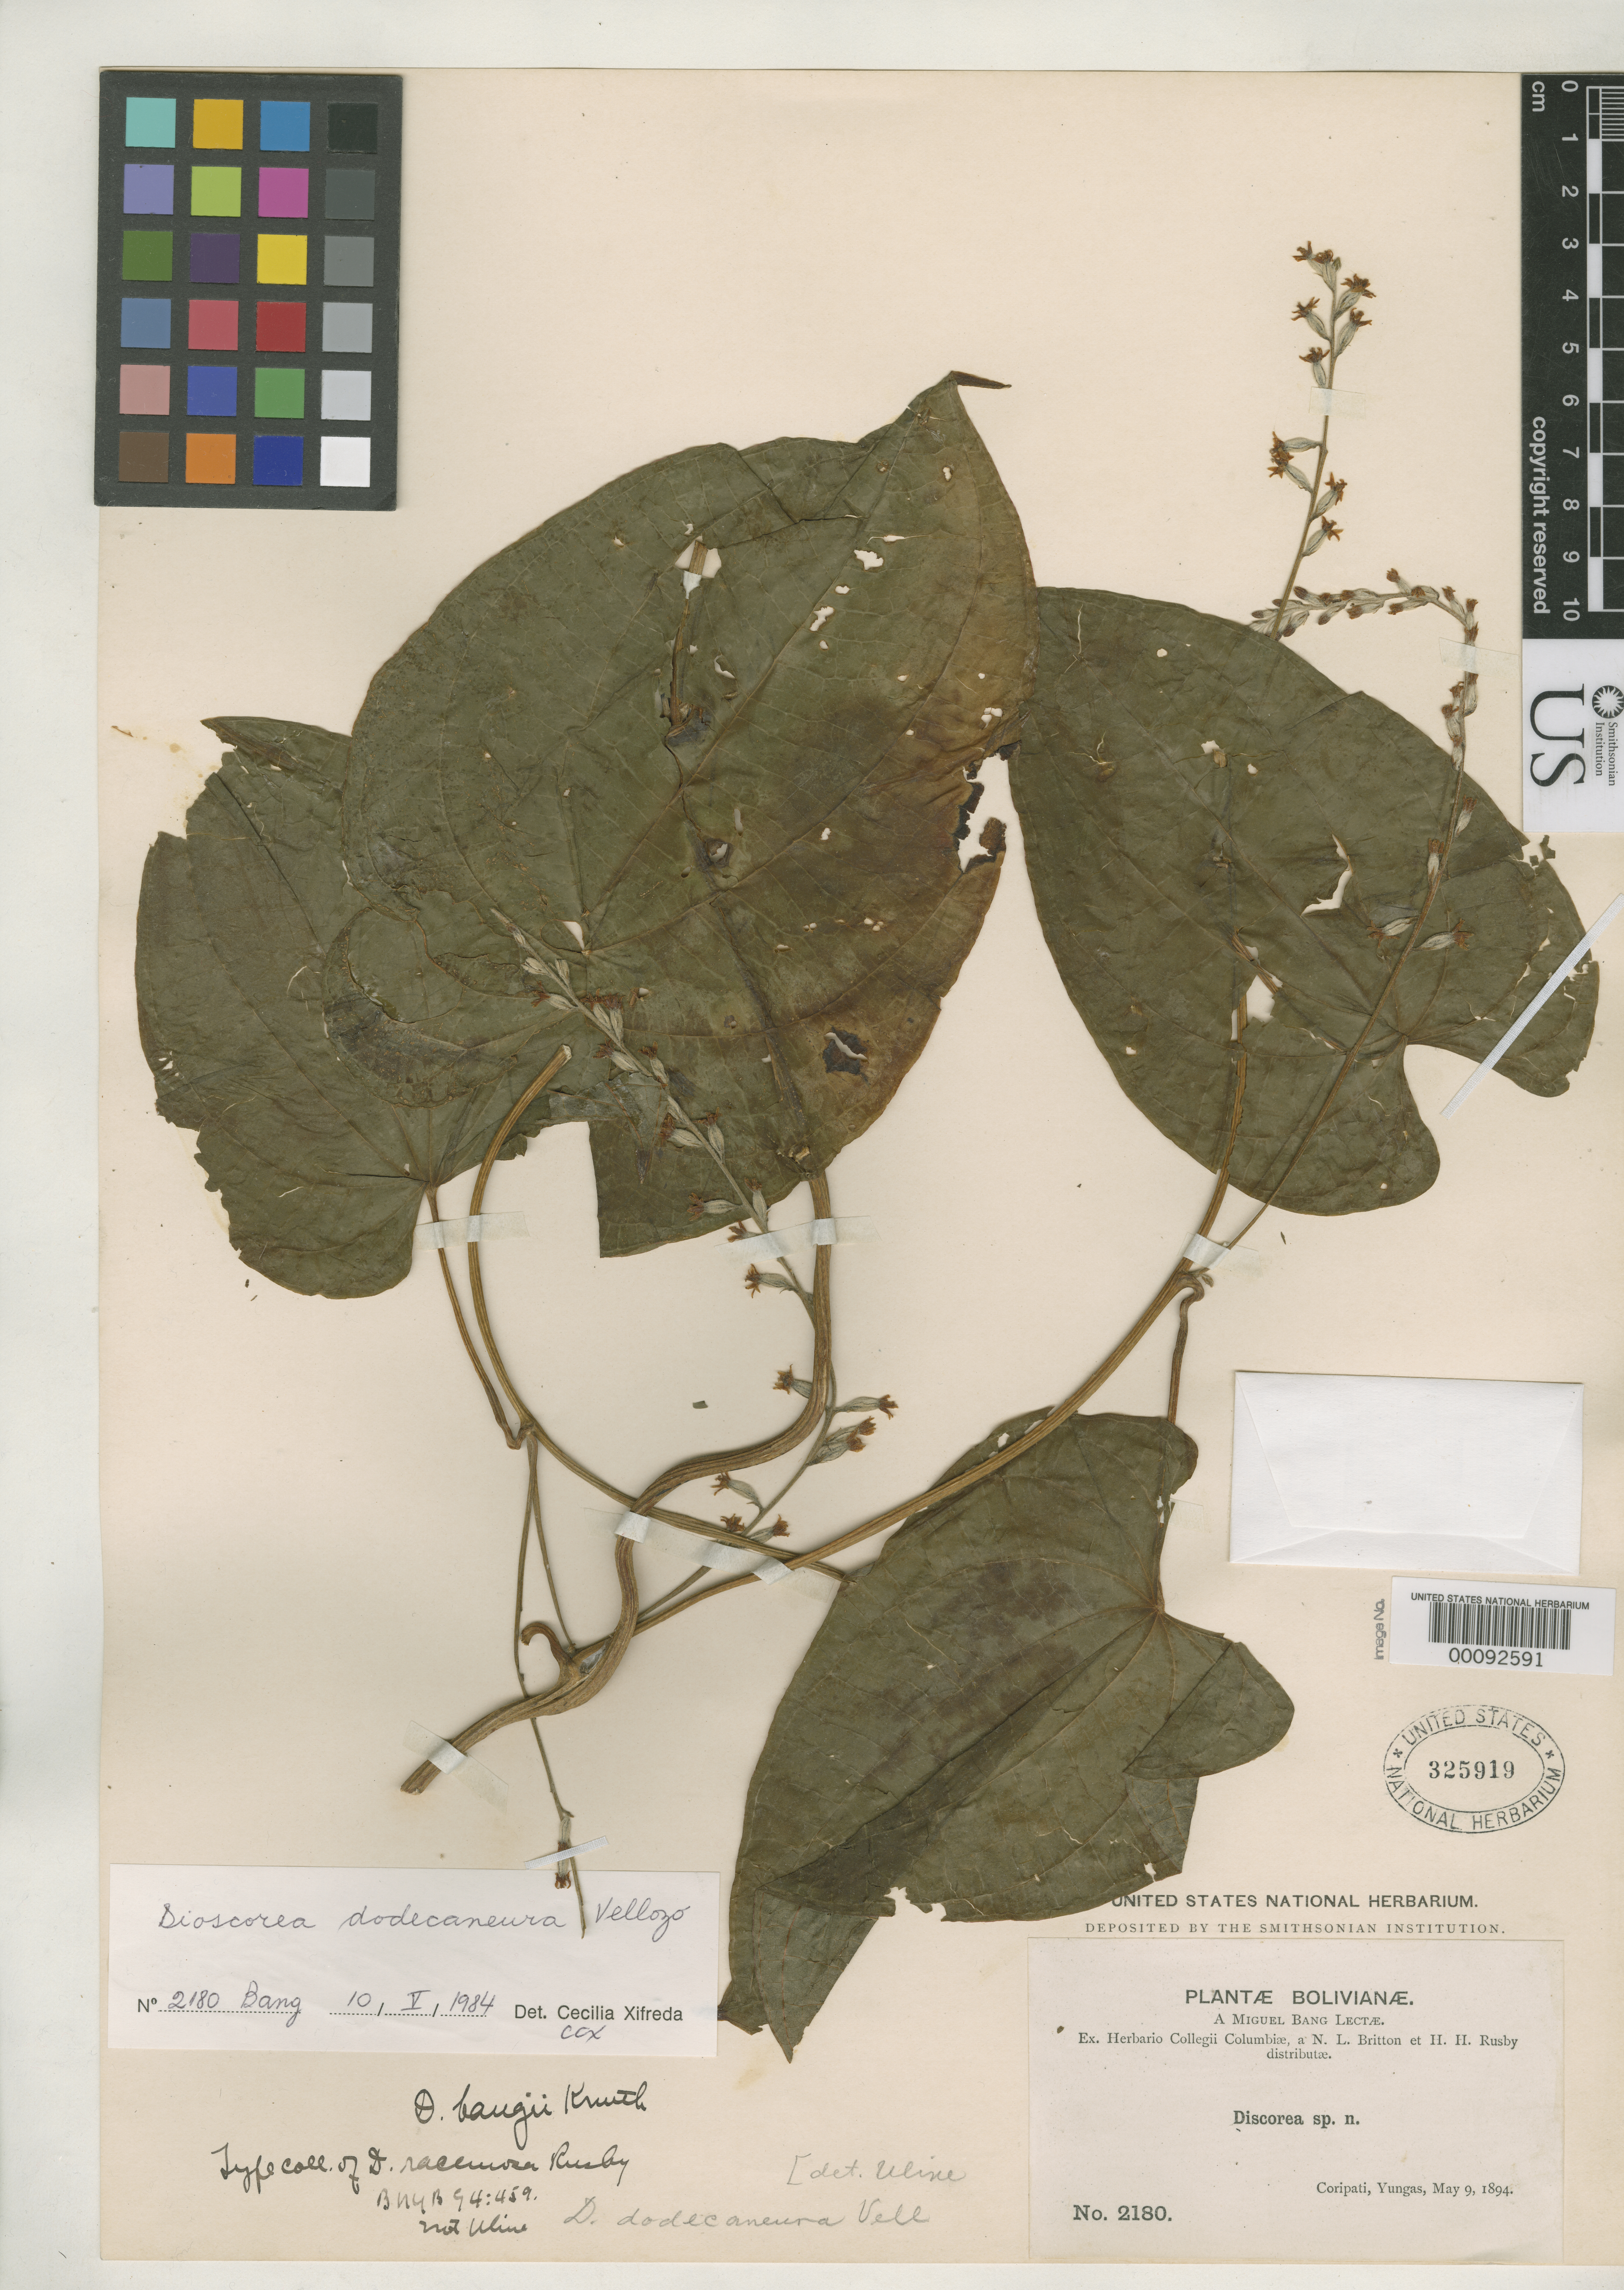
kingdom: Plantae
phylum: Tracheophyta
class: Liliopsida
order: Dioscoreales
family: Dioscoreaceae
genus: Dioscorea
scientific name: Dioscorea racemosa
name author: Rusby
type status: Isotype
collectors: M. Bang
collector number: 2180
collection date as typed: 09 May 1894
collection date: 1894-05-09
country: Bolivia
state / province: La Paz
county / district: Nor Yungas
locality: Coripata.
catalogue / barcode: US 325919